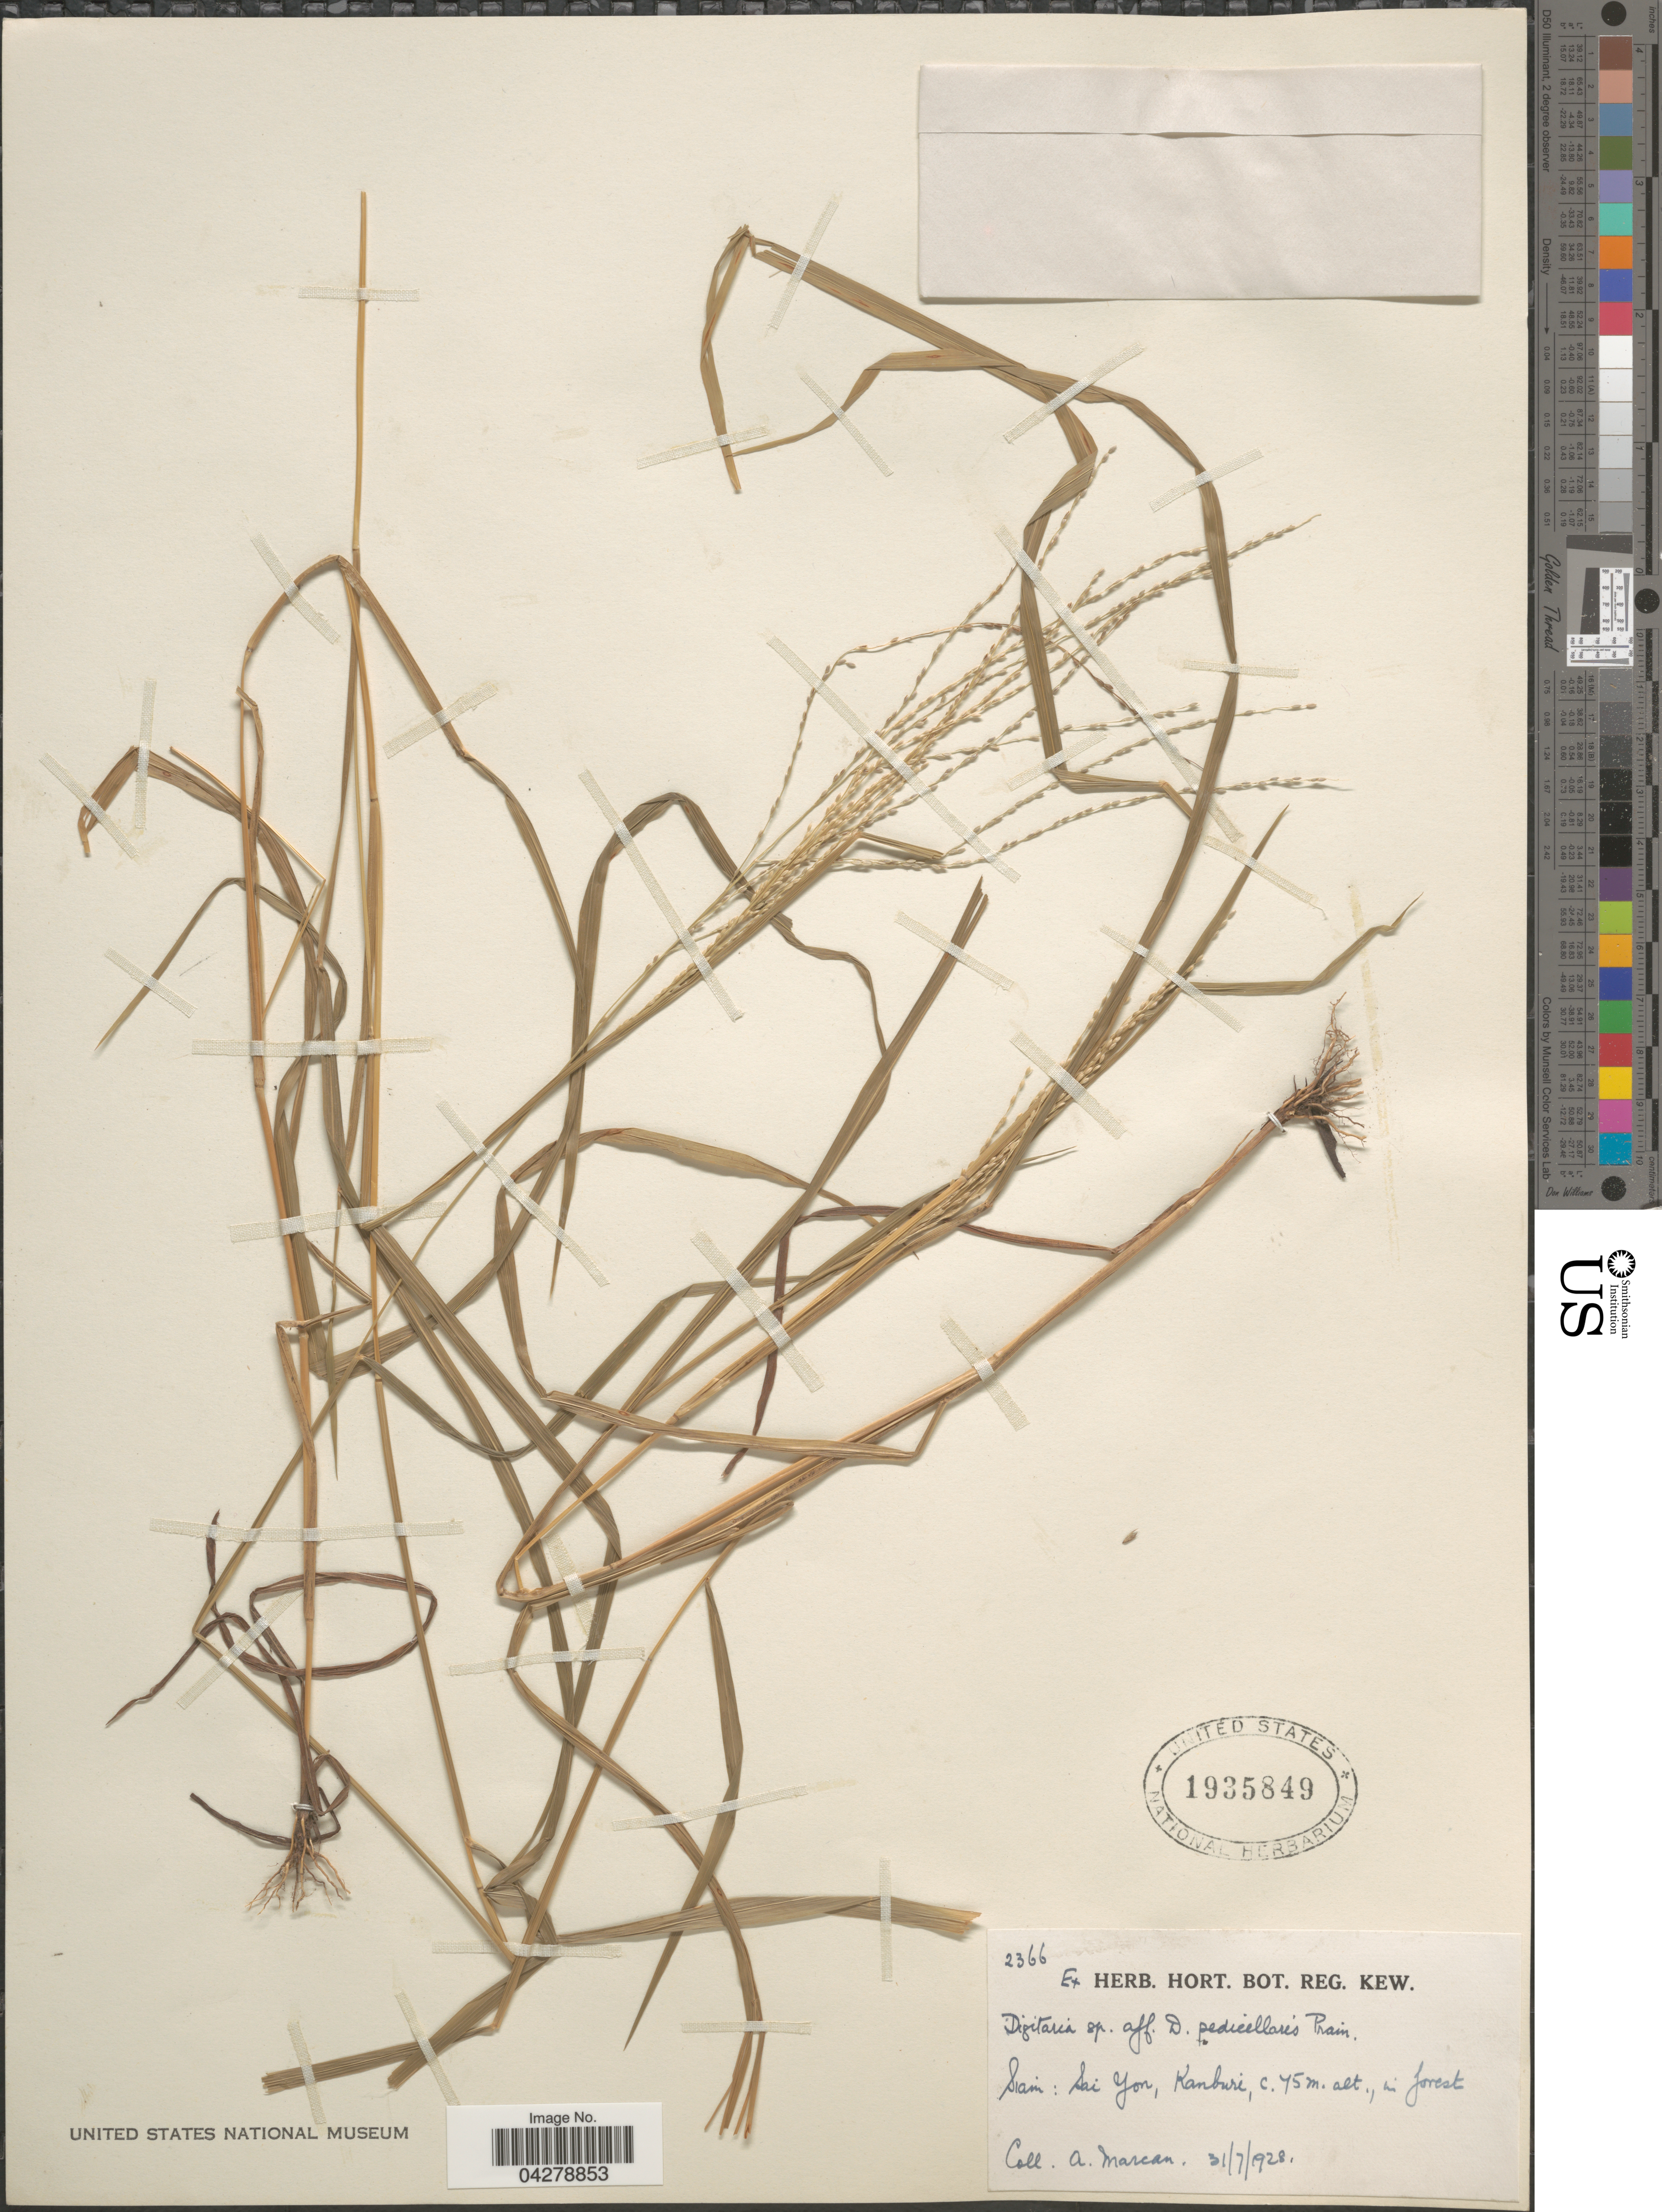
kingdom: Plantae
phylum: Tracheophyta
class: Liliopsida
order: Poales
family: Poaceae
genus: Digitaria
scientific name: Digitaria sp.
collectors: A. Marcan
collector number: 2366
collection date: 1928-07-31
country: Thailand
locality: Siam: Sai Yon, Kanburi, in forest.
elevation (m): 75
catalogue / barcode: US 1935849